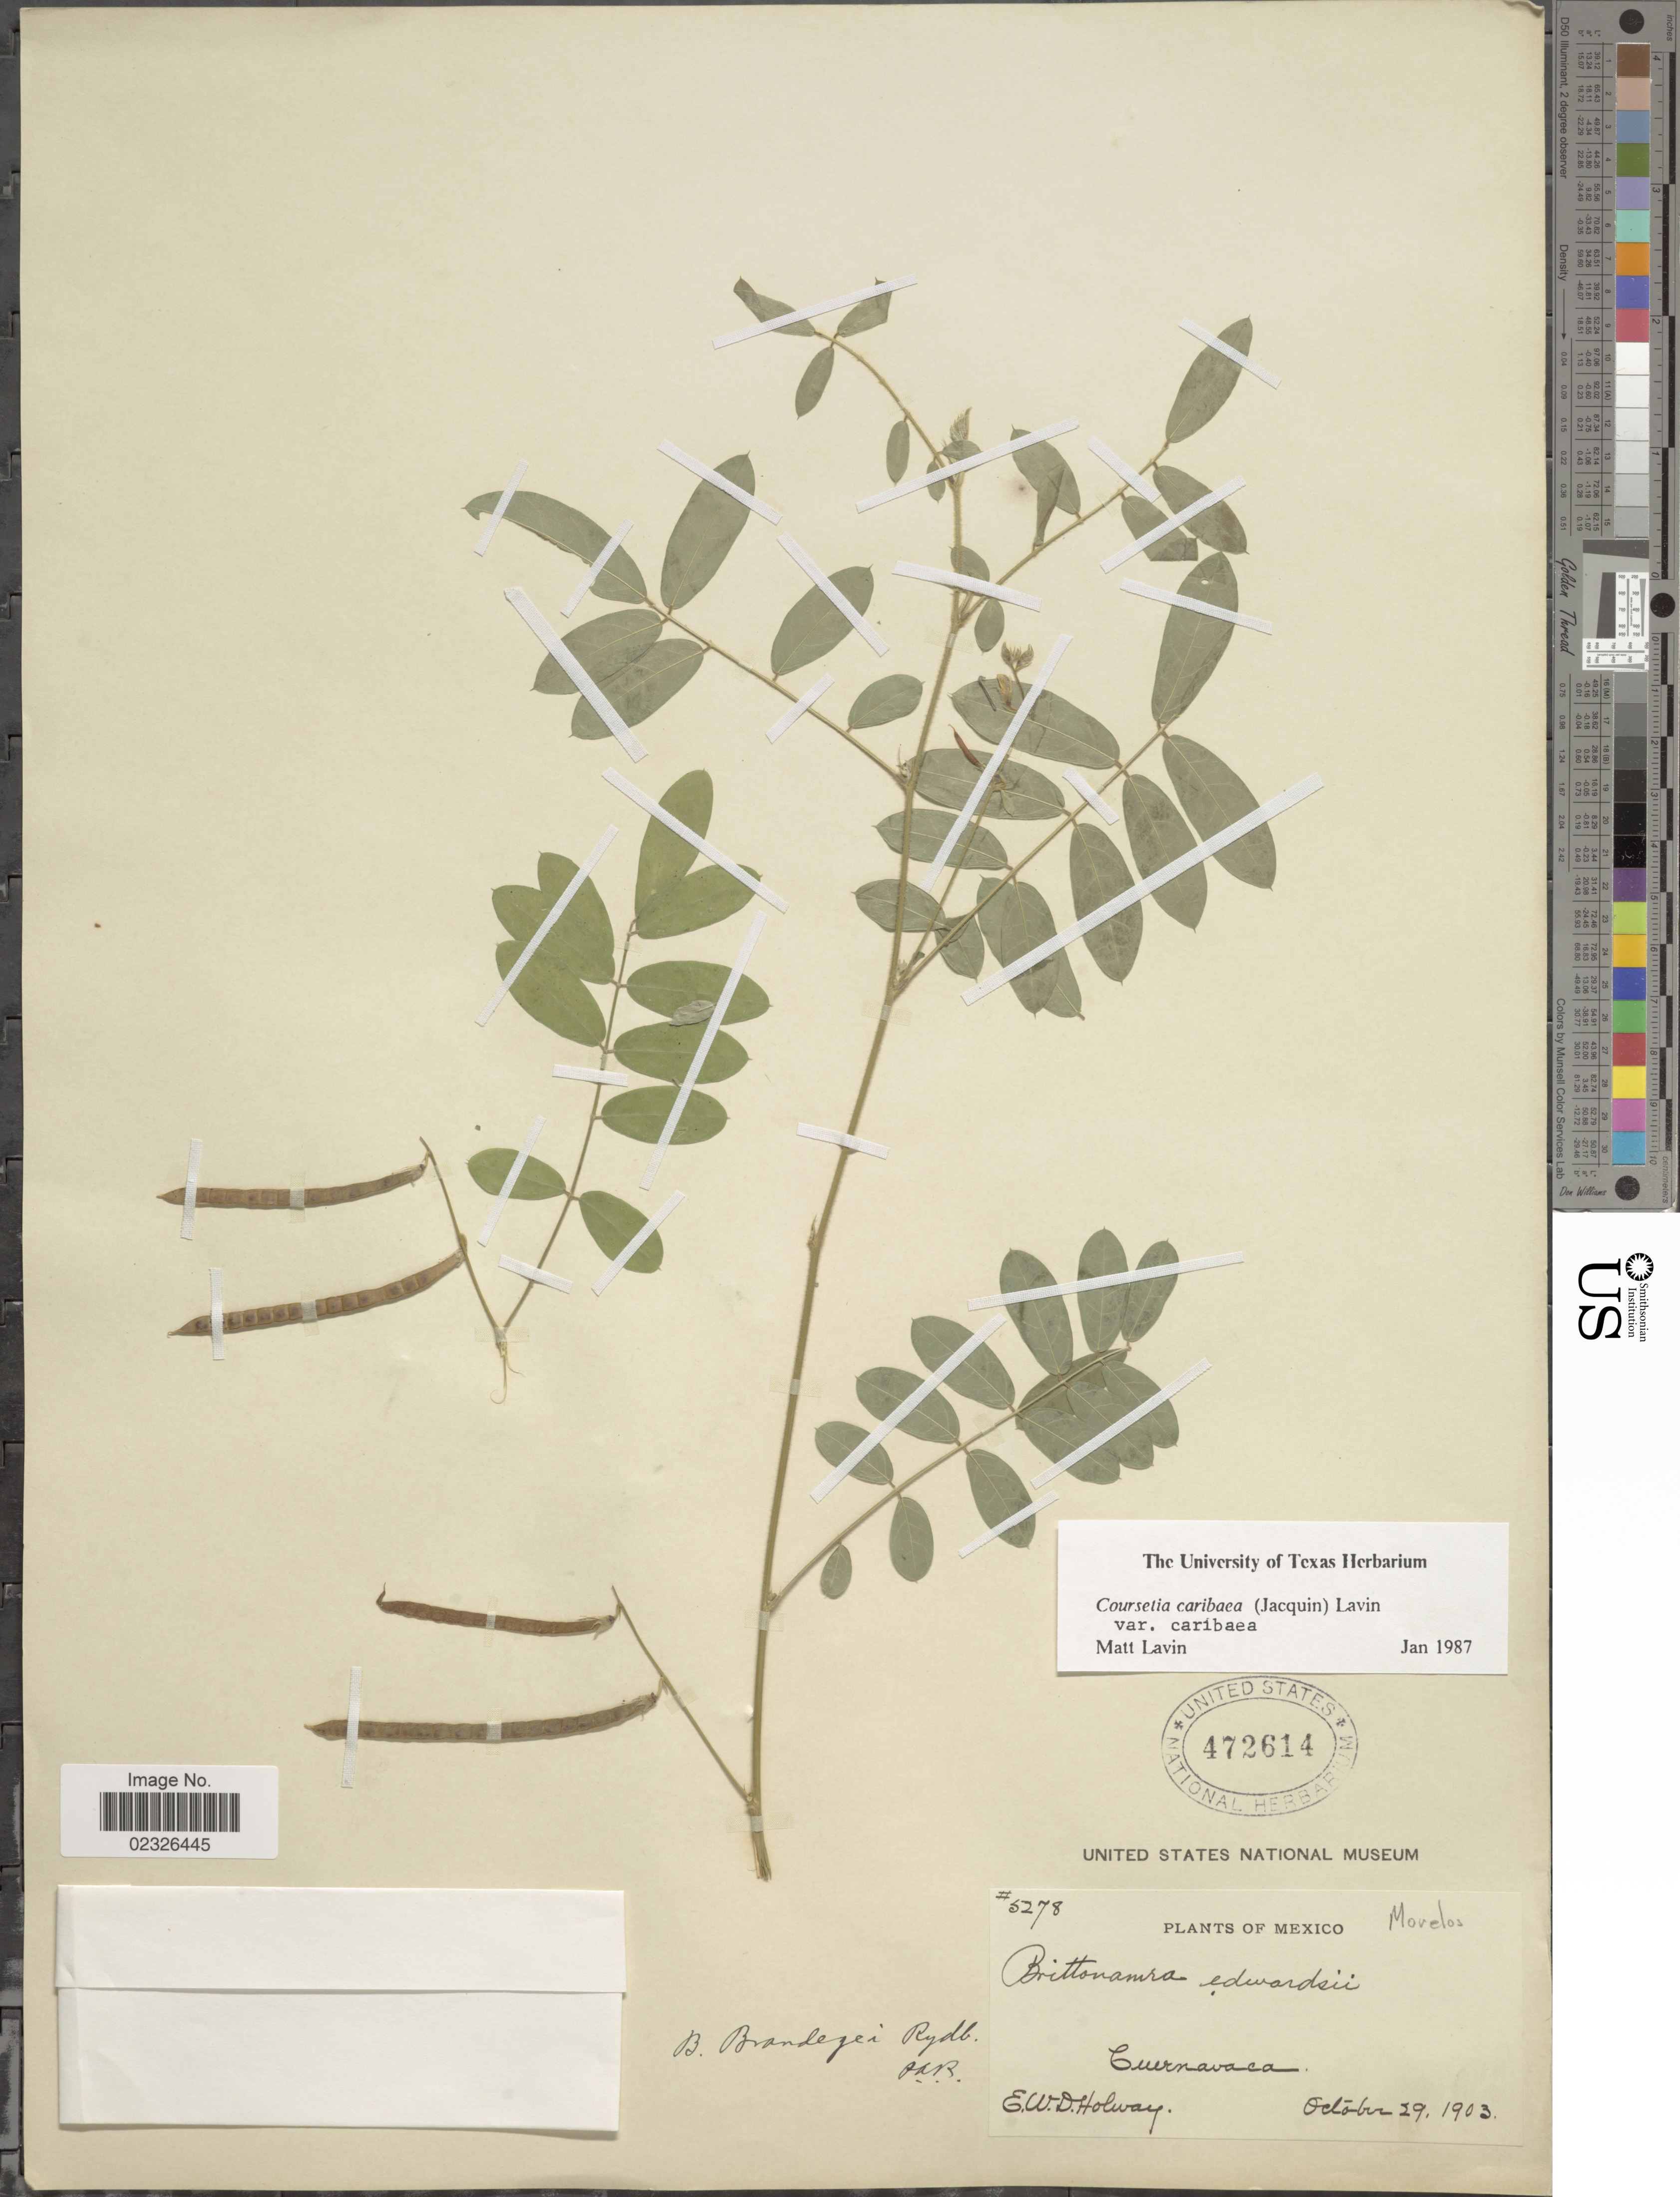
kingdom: Plantae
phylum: Tracheophyta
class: Magnoliopsida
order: Fabales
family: Fabaceae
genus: Coursetia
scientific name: Coursetia caribaea var. caribaea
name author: (Jacq.) Lavin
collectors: E. W. D. Holway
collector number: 5278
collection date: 1903-10-29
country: Mexico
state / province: Morelos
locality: Cuernavaca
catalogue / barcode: US 472614